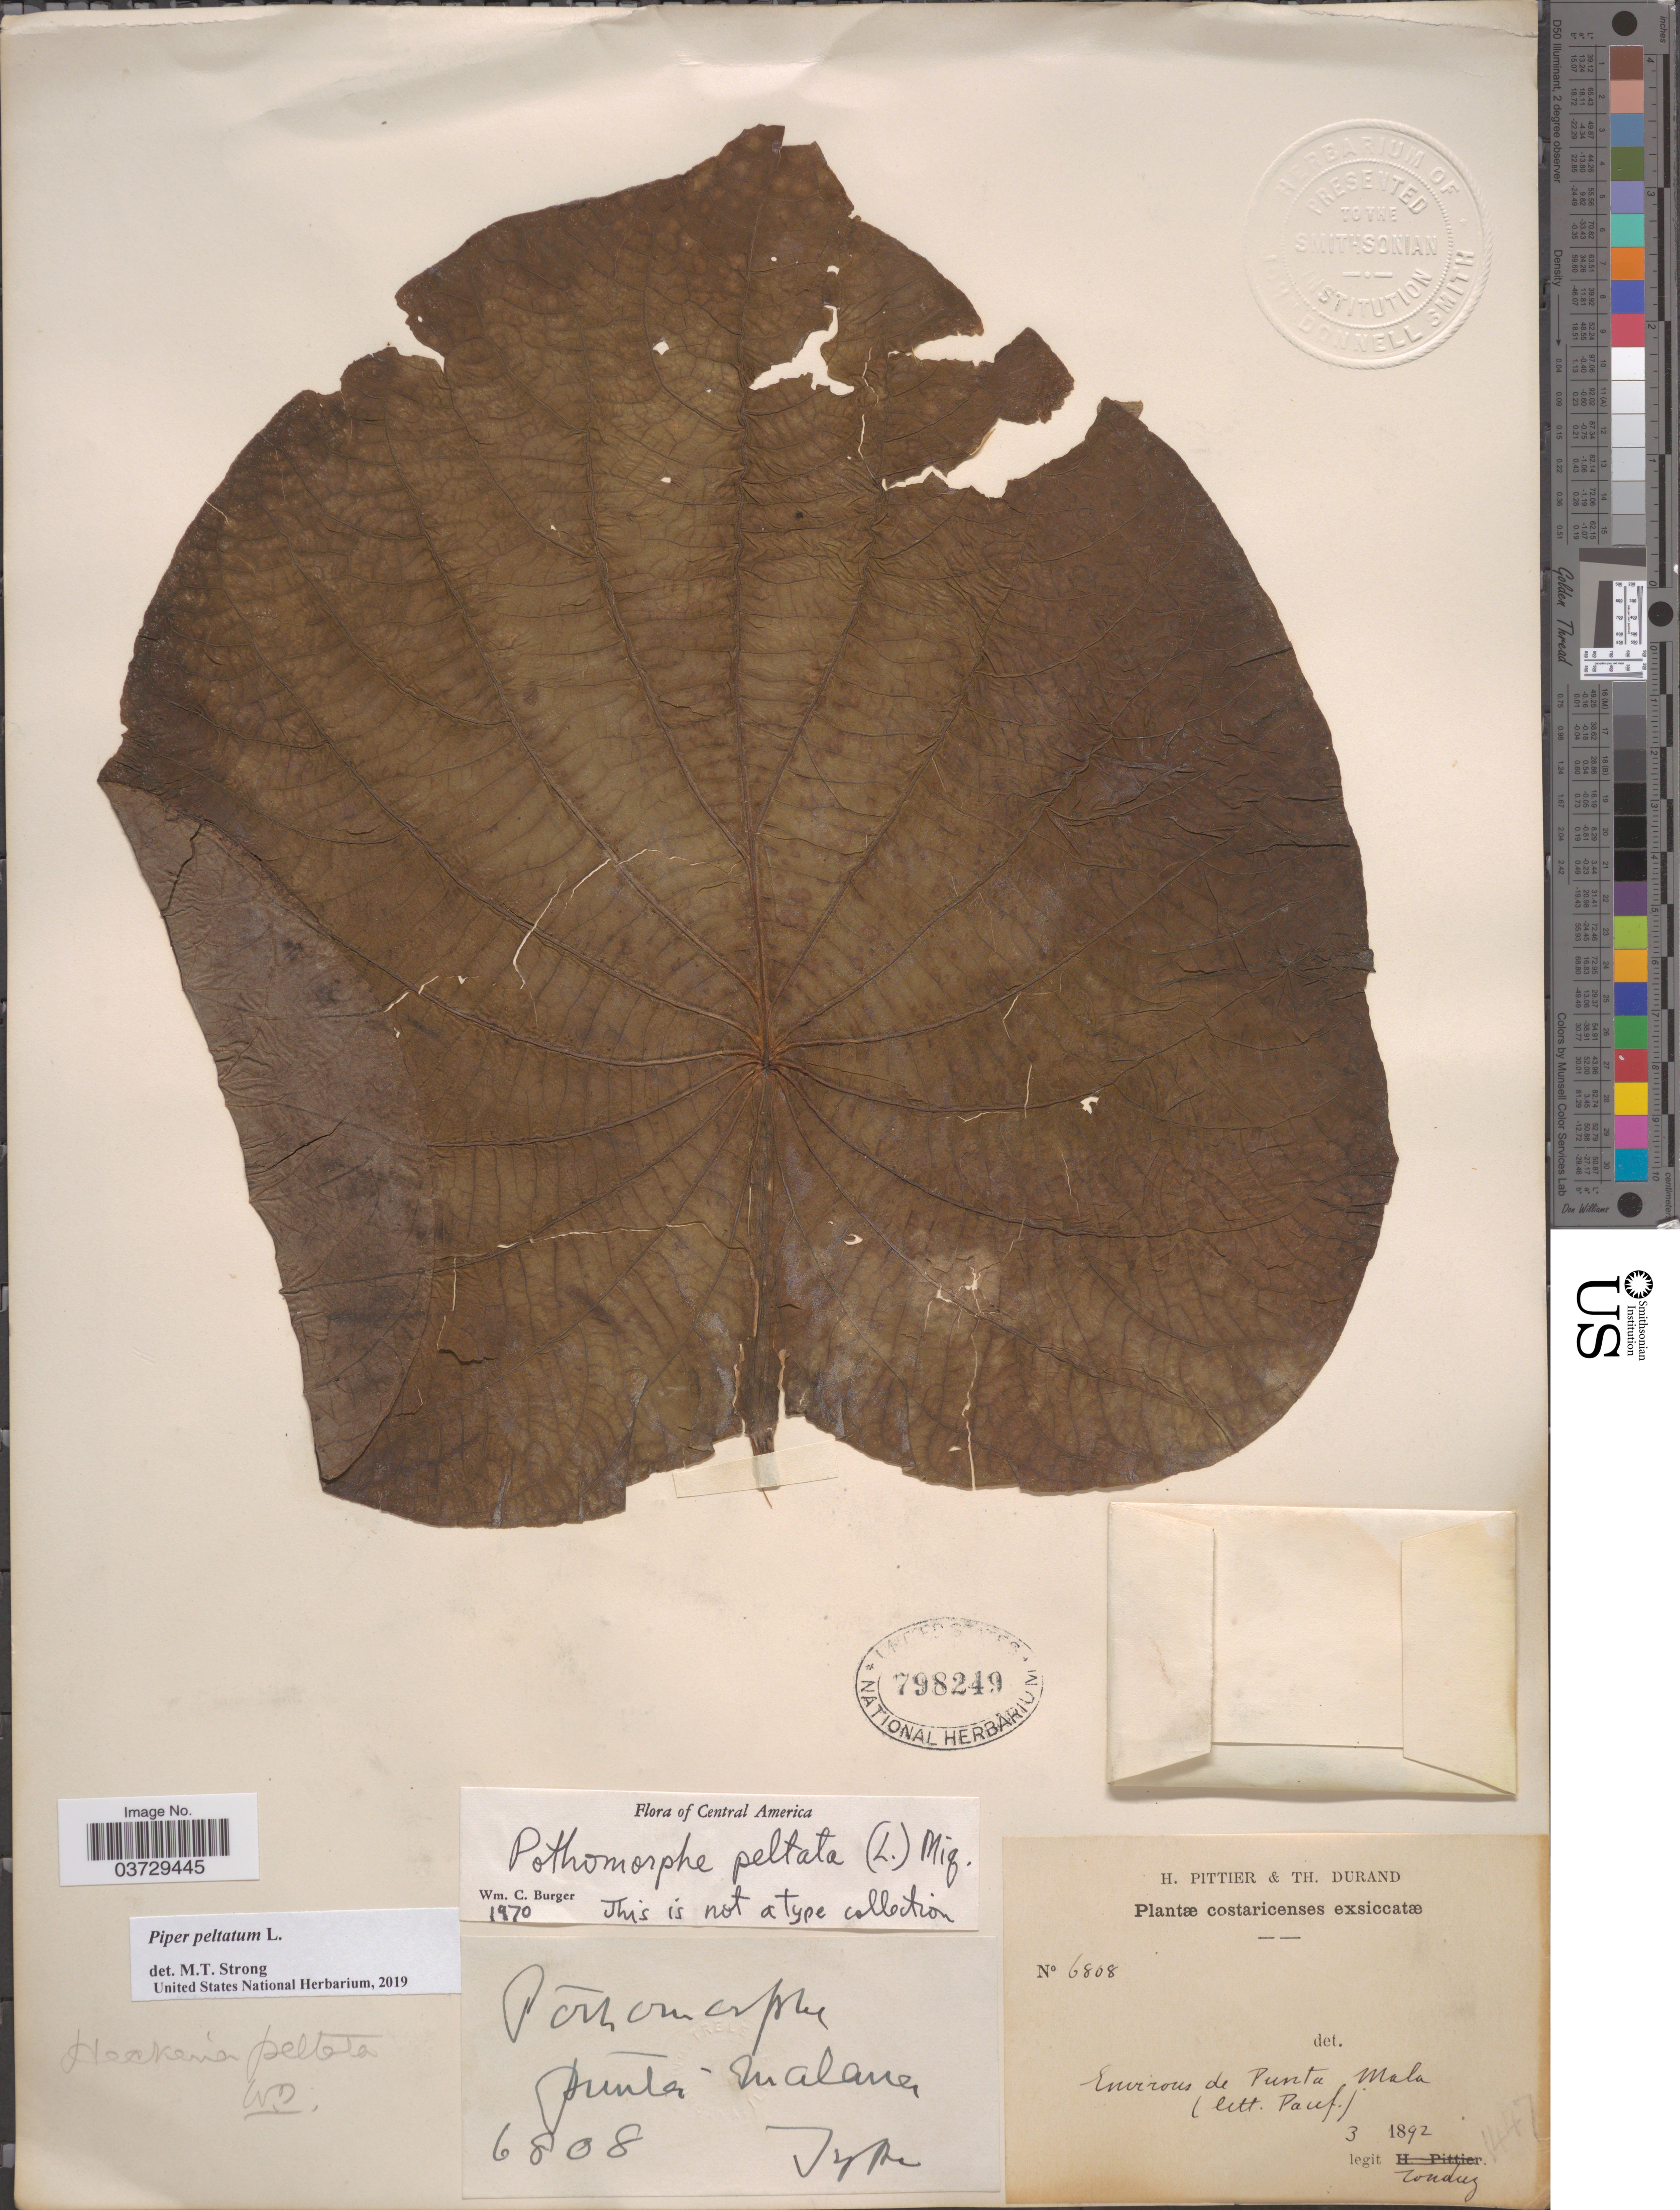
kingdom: Plantae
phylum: Tracheophyta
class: Magnoliopsida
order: Piperales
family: Piperaceae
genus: Piper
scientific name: Piper peltatum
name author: L.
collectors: Tonduz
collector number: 6808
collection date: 1892-03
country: Costa Rica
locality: Environs de Punta Mala (litt Pauf.).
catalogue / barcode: US 798249